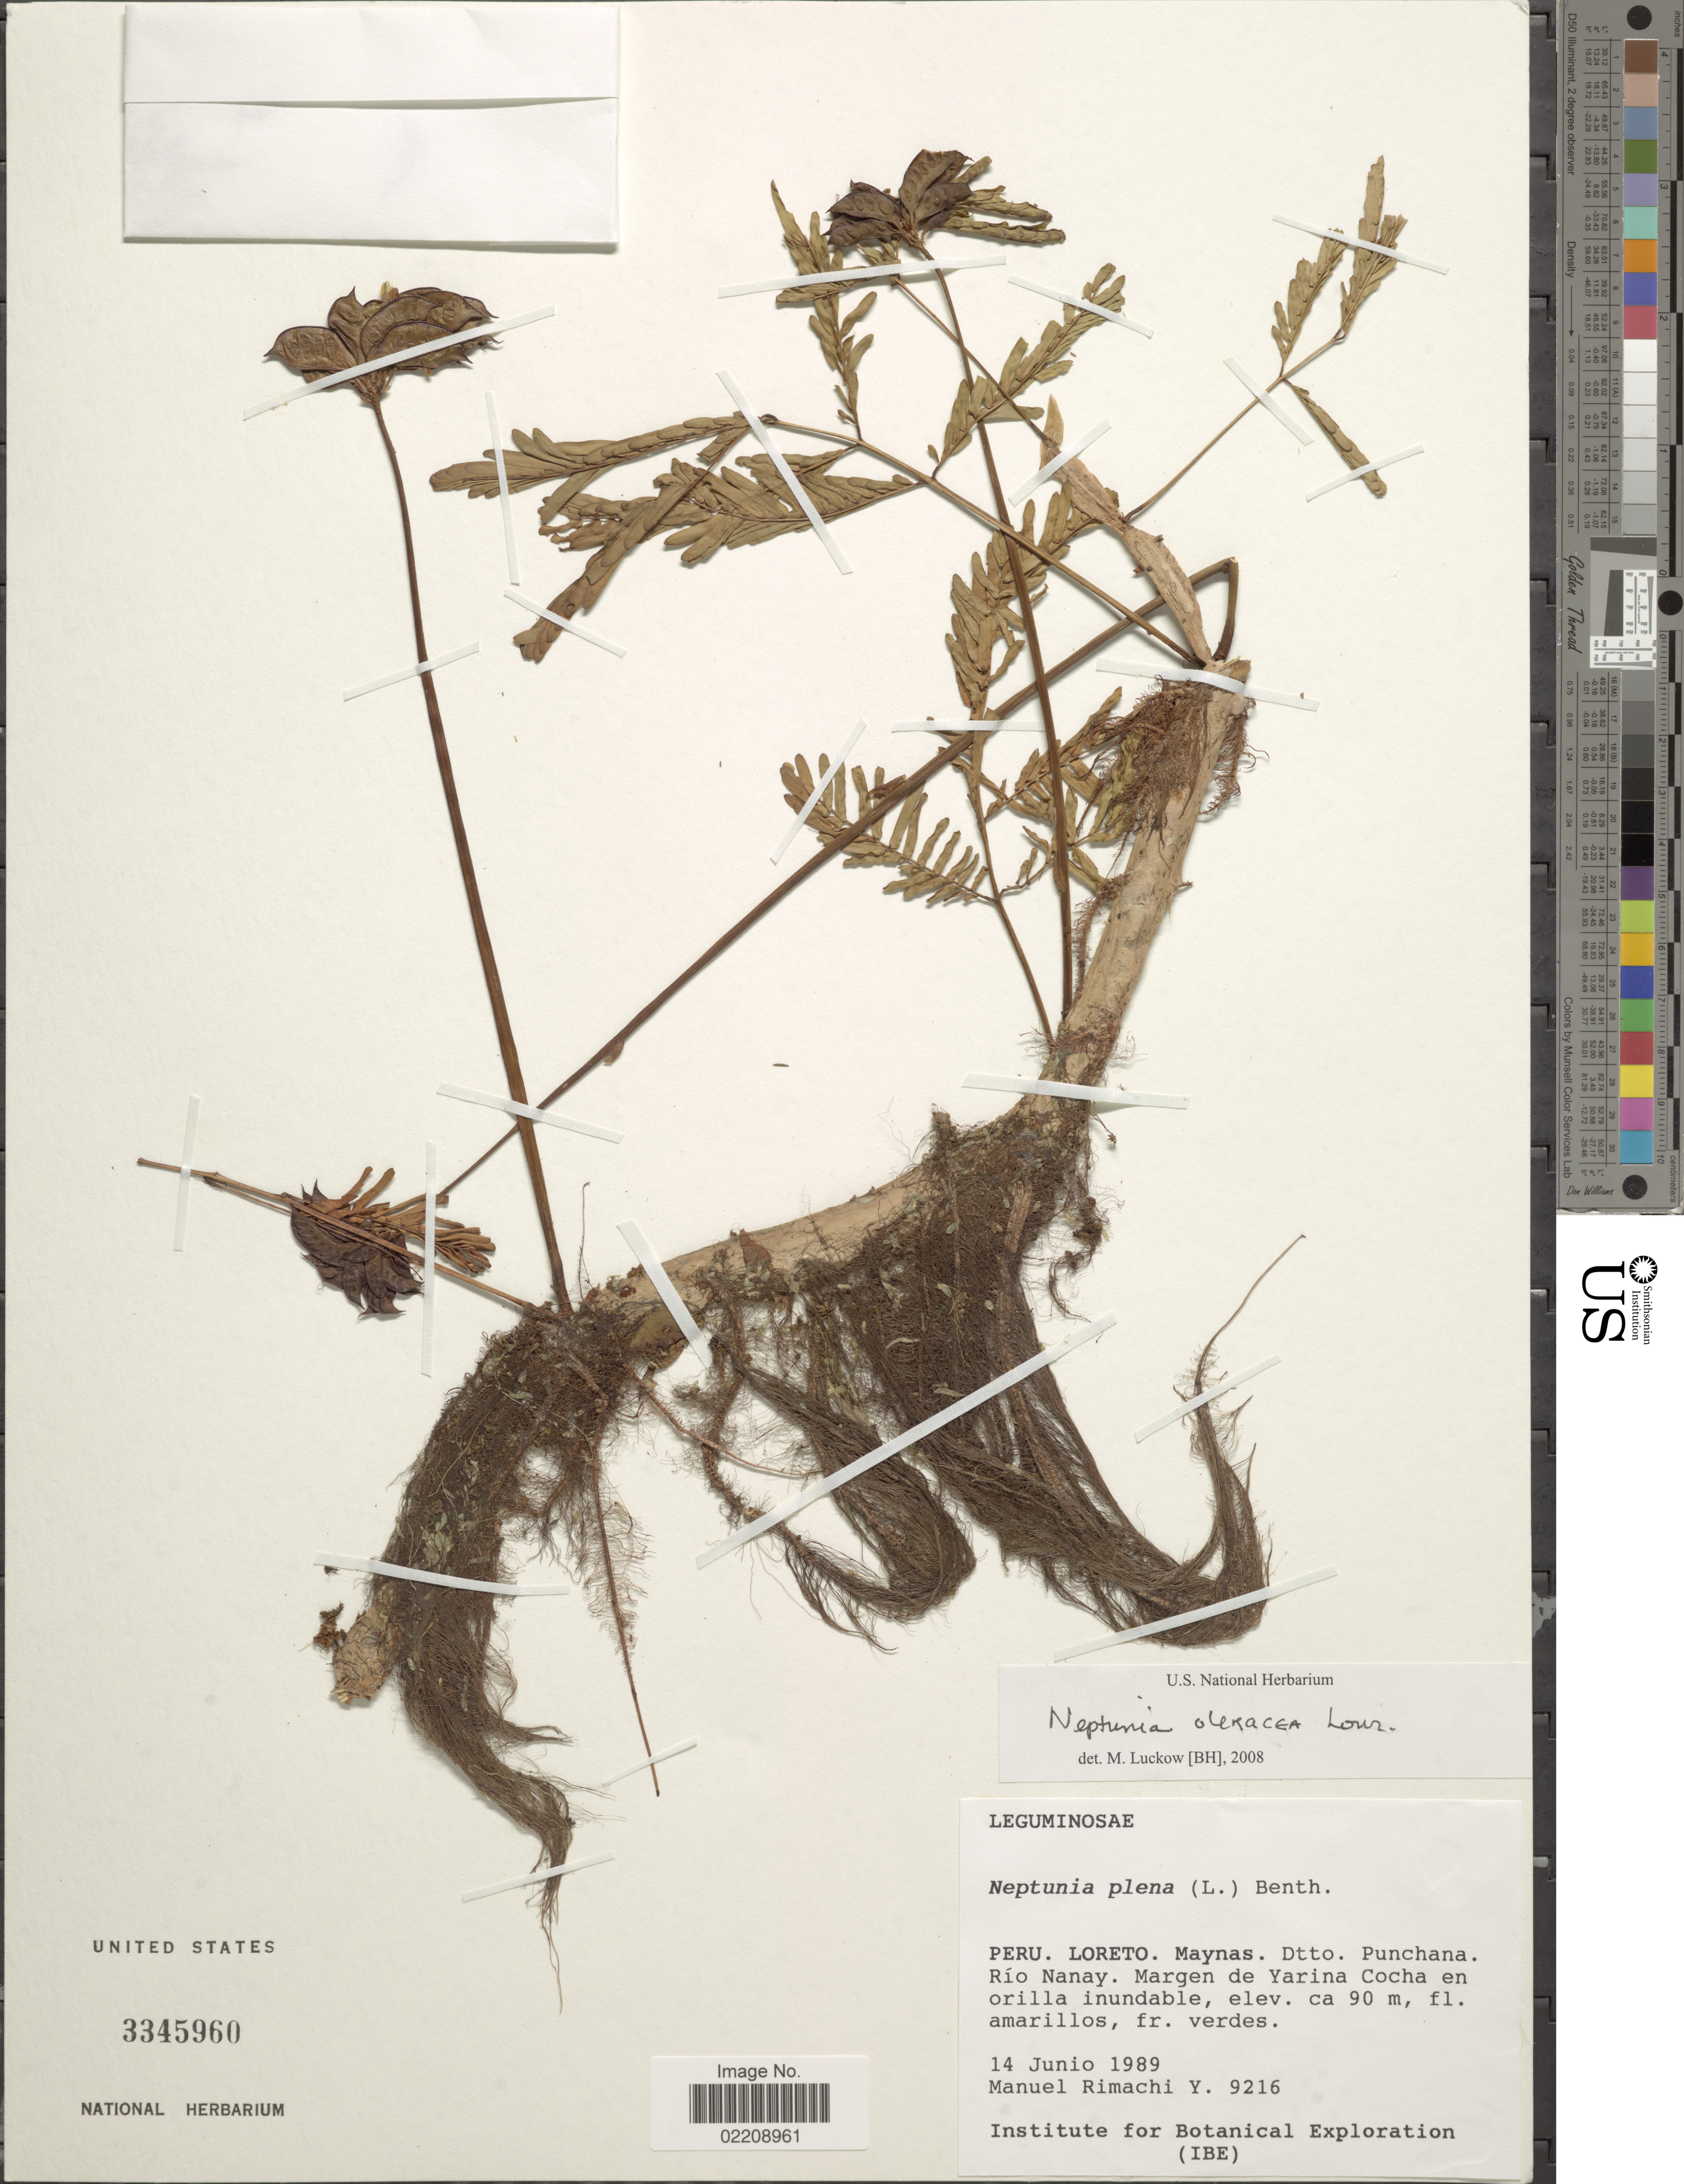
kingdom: Plantae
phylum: Tracheophyta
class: Magnoliopsida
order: Fabales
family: Fabaceae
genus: Neptunia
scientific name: Neptunia oleracea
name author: Lour.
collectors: M. Rimachi Y.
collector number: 9216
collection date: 1989-06-14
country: Peru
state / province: Loreto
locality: Maynas. Dtto. Punchana. Rio Nanay. Margen de Yarina Cocha en orilla inundable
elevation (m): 90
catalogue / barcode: US 3345960